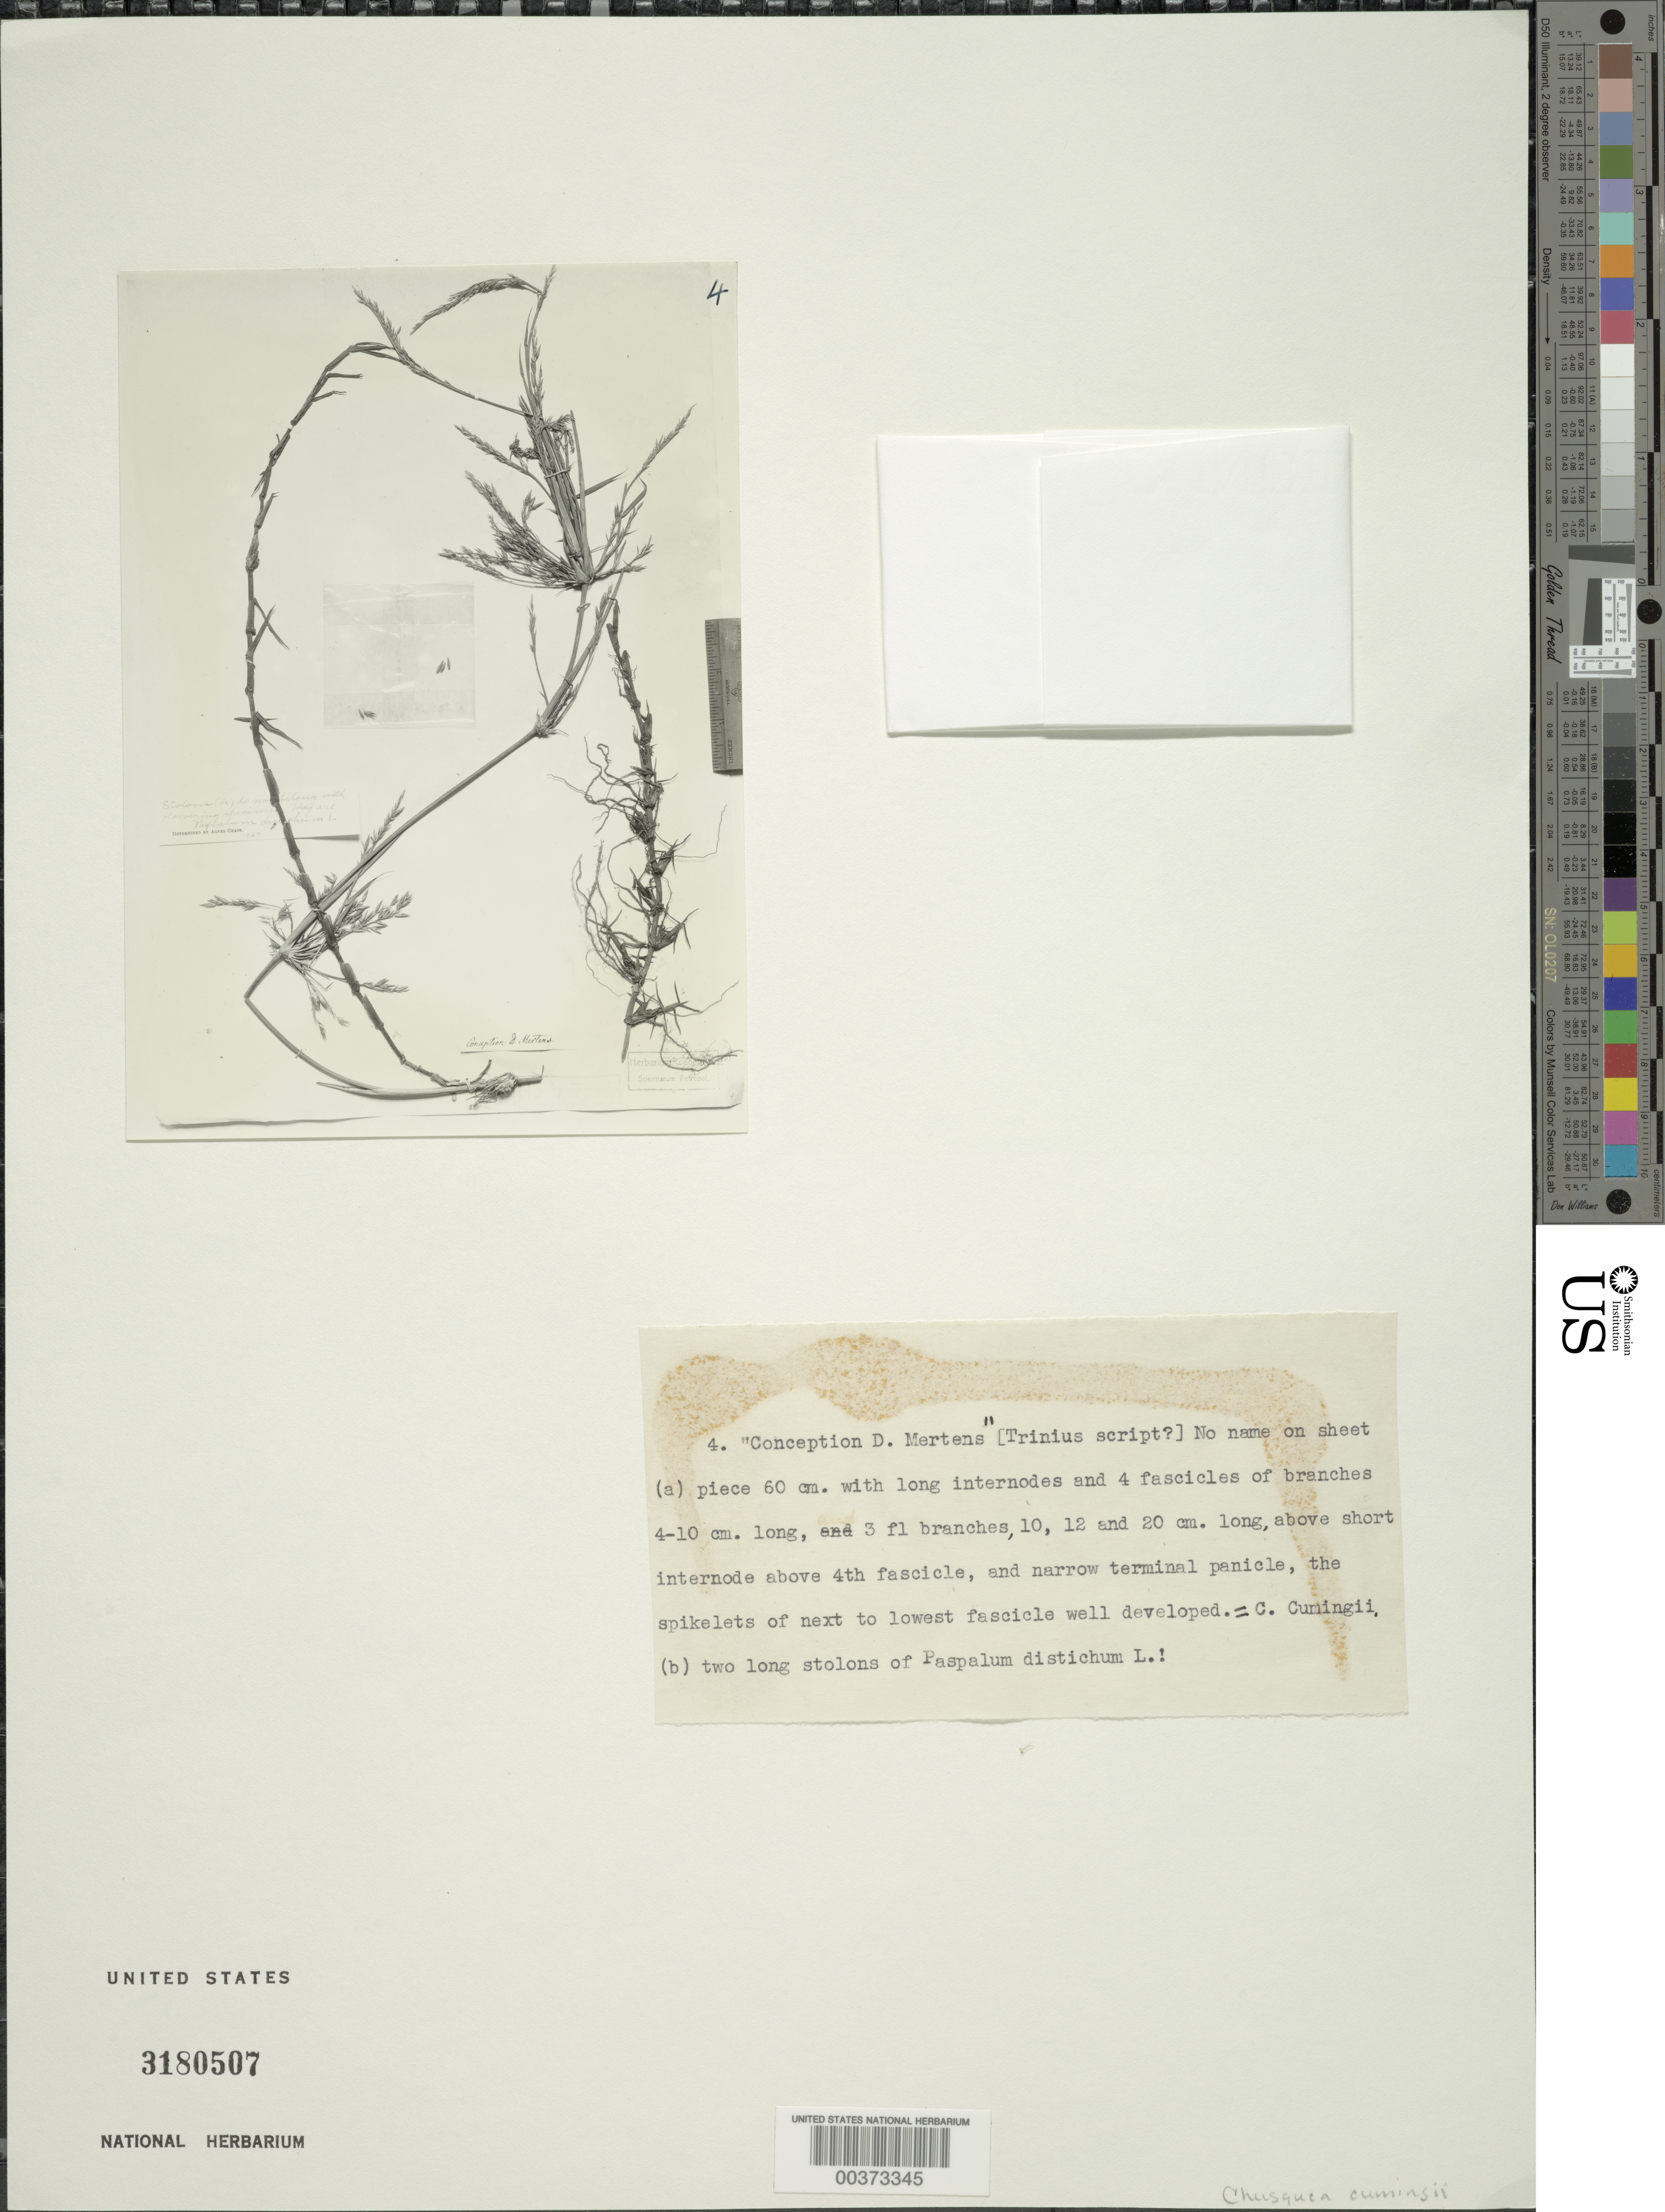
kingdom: Plantae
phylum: Tracheophyta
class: Liliopsida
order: Poales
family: Poaceae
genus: Chusquea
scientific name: Chusquea cumingii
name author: Nees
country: Chile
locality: Conception d. mertens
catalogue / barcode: US 3180507